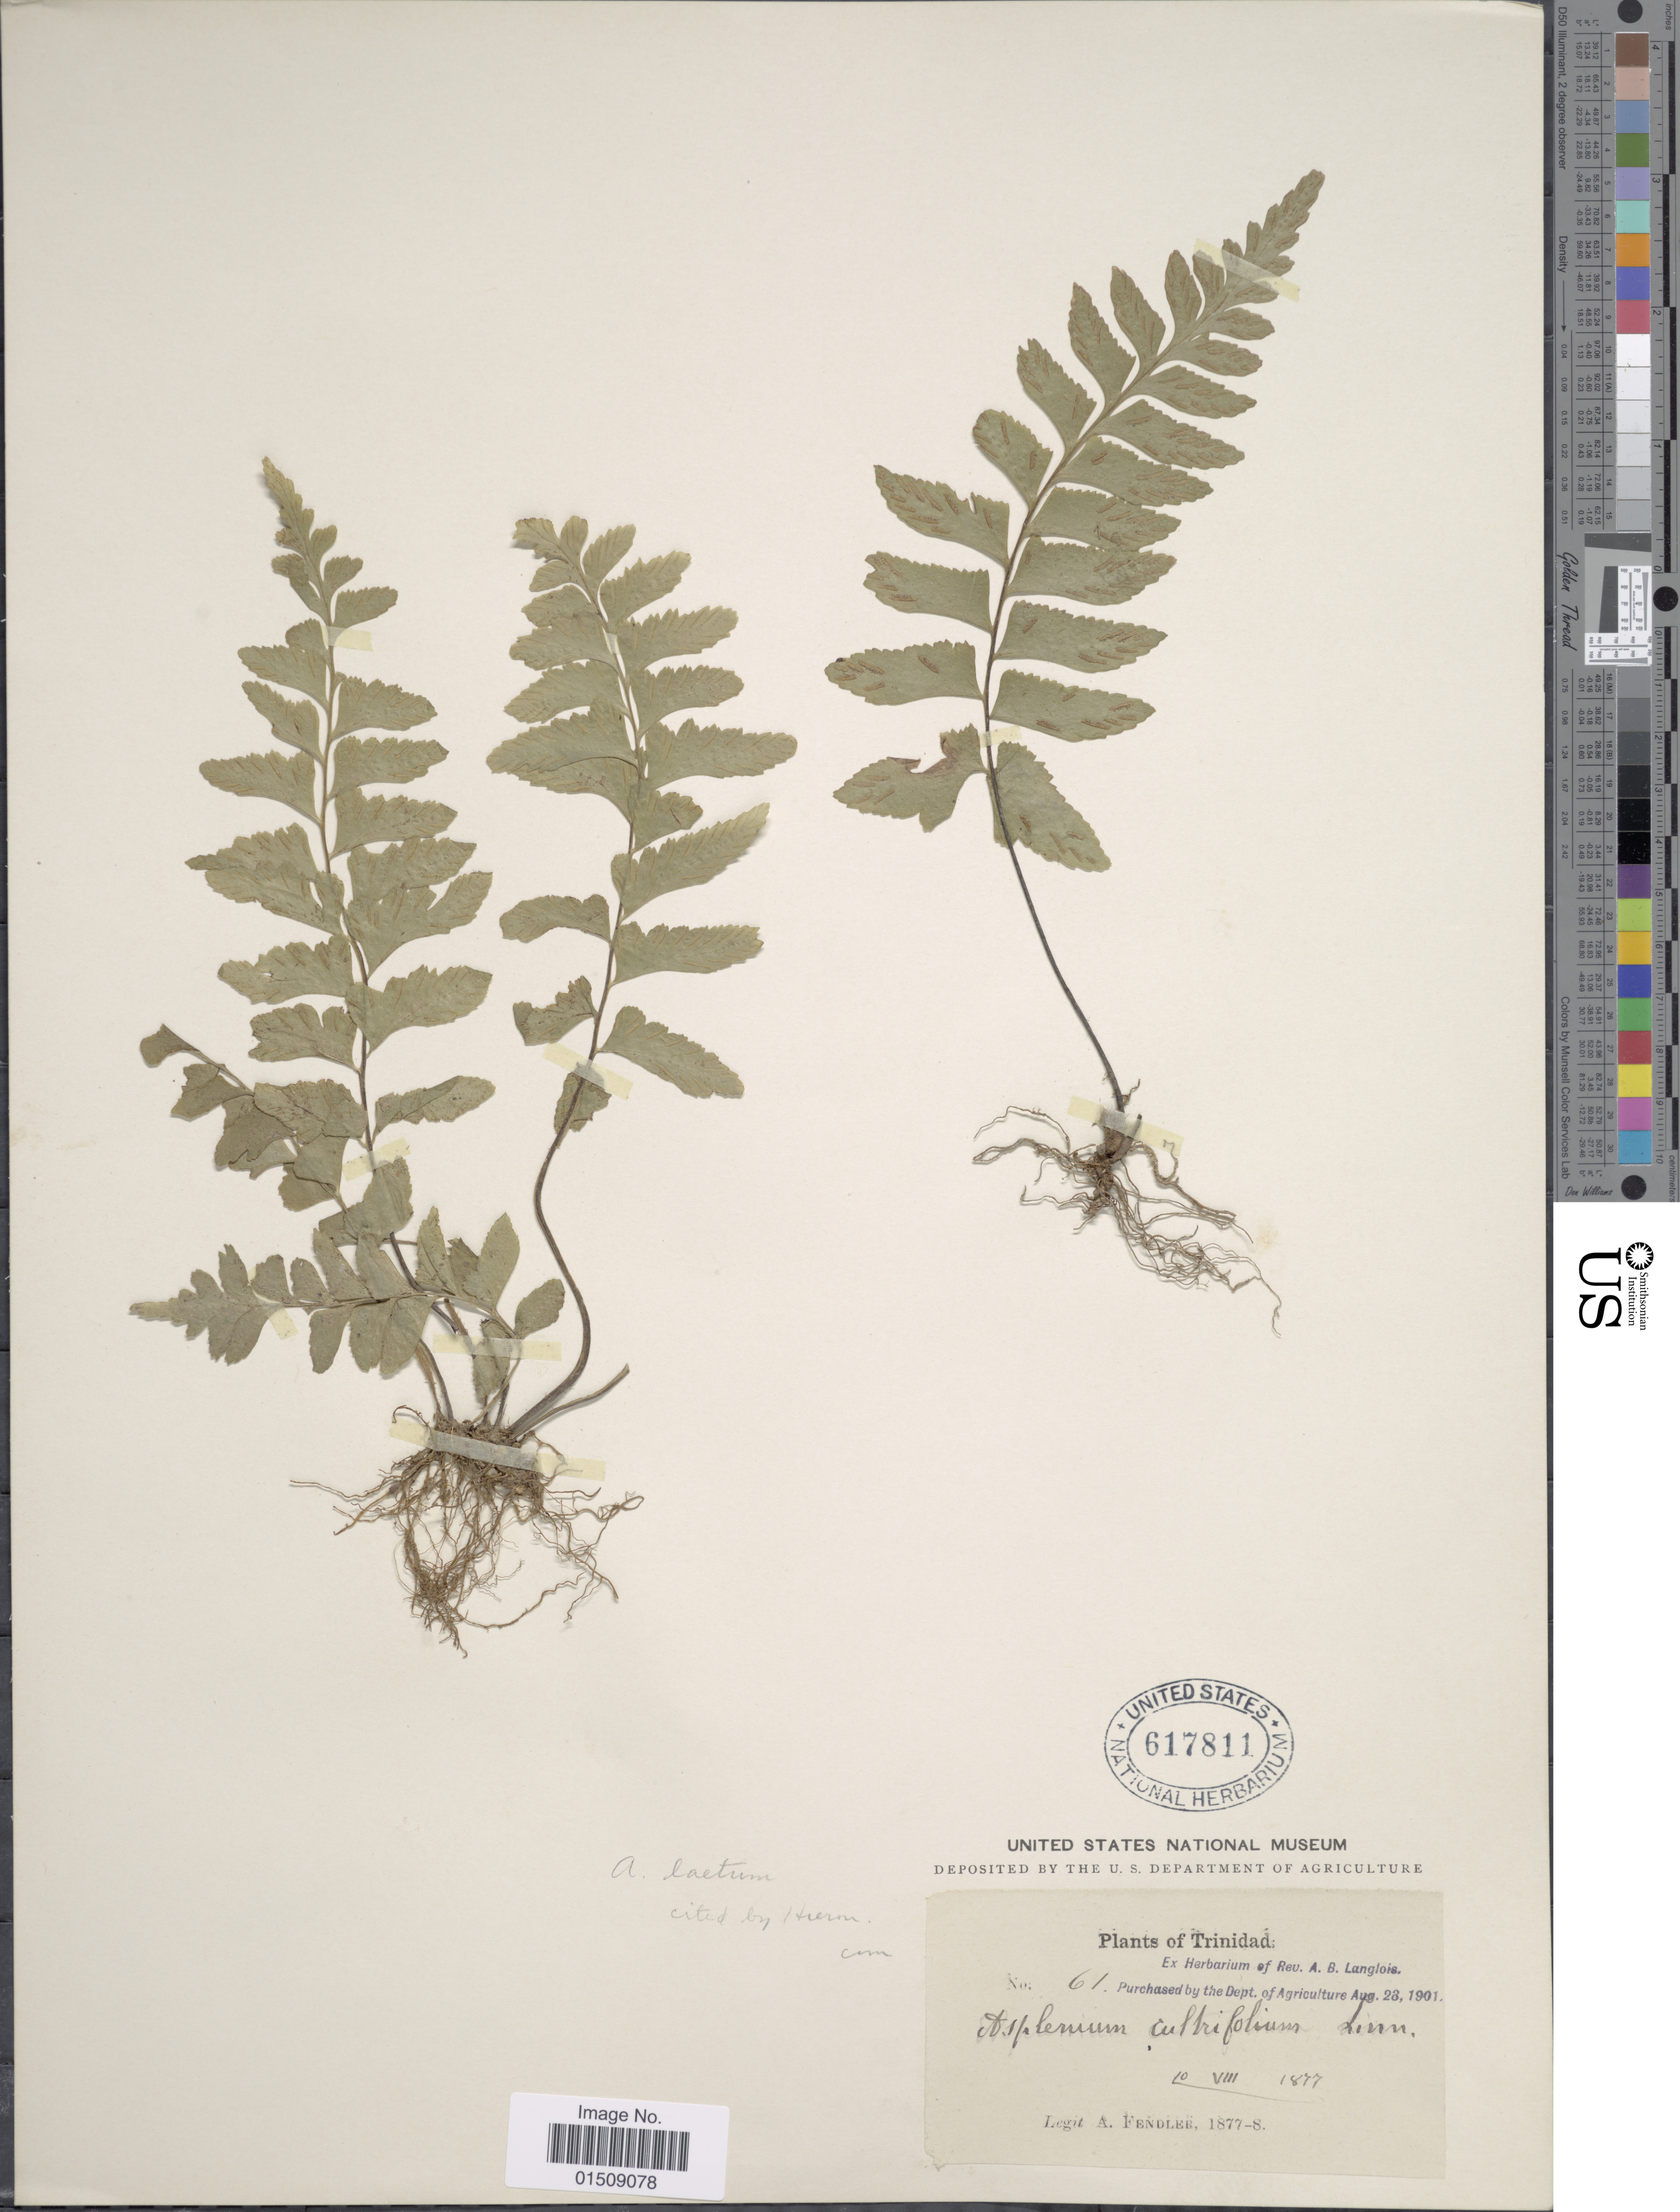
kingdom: Plantae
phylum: Tracheophyta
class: Polypodiopsida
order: Polypodiales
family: Aspleniaceae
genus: Asplenium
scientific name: Asplenium laetum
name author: Sw.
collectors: A. Fendler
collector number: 61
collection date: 1877-08-10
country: Trinidad and Tobago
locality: Trinidad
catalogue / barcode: US 617811